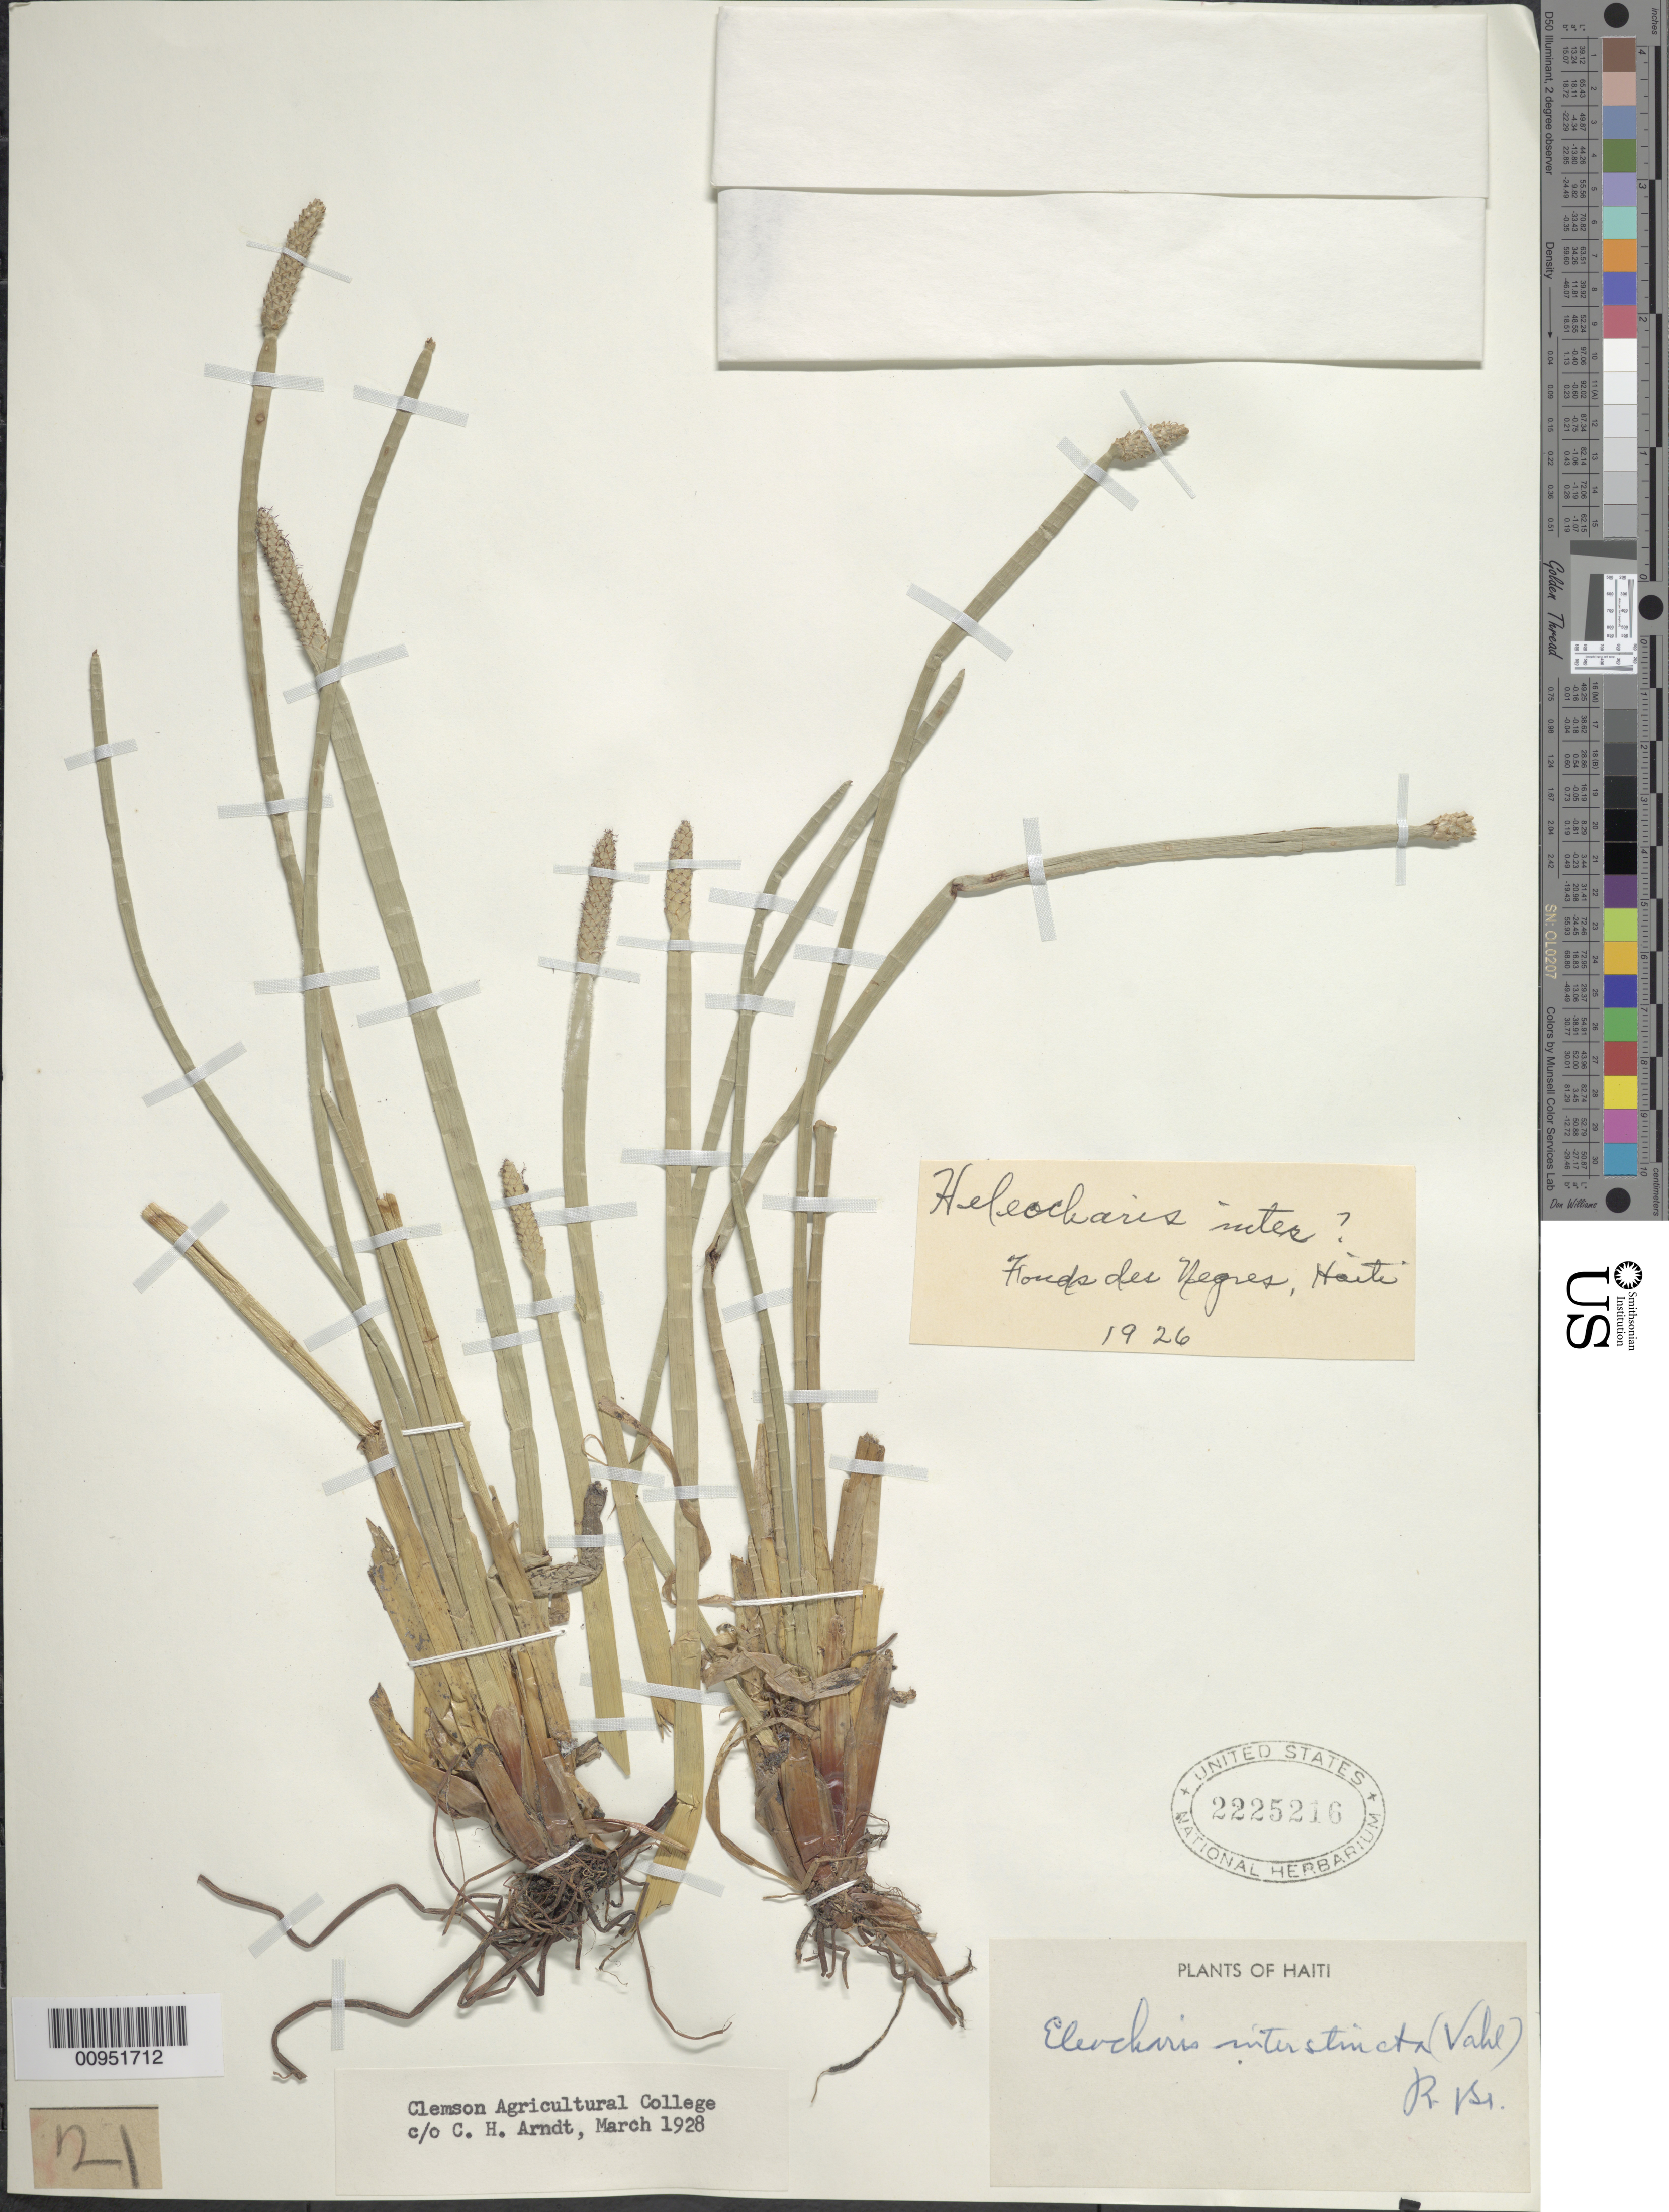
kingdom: Plantae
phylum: Tracheophyta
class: Liliopsida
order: Poales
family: Cyperaceae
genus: Eleocharis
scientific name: Eleocharis interstincta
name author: (Vahl) Roem. & Schult.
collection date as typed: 1926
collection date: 1926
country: Haiti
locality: Fonds des Negres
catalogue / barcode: US 2225216